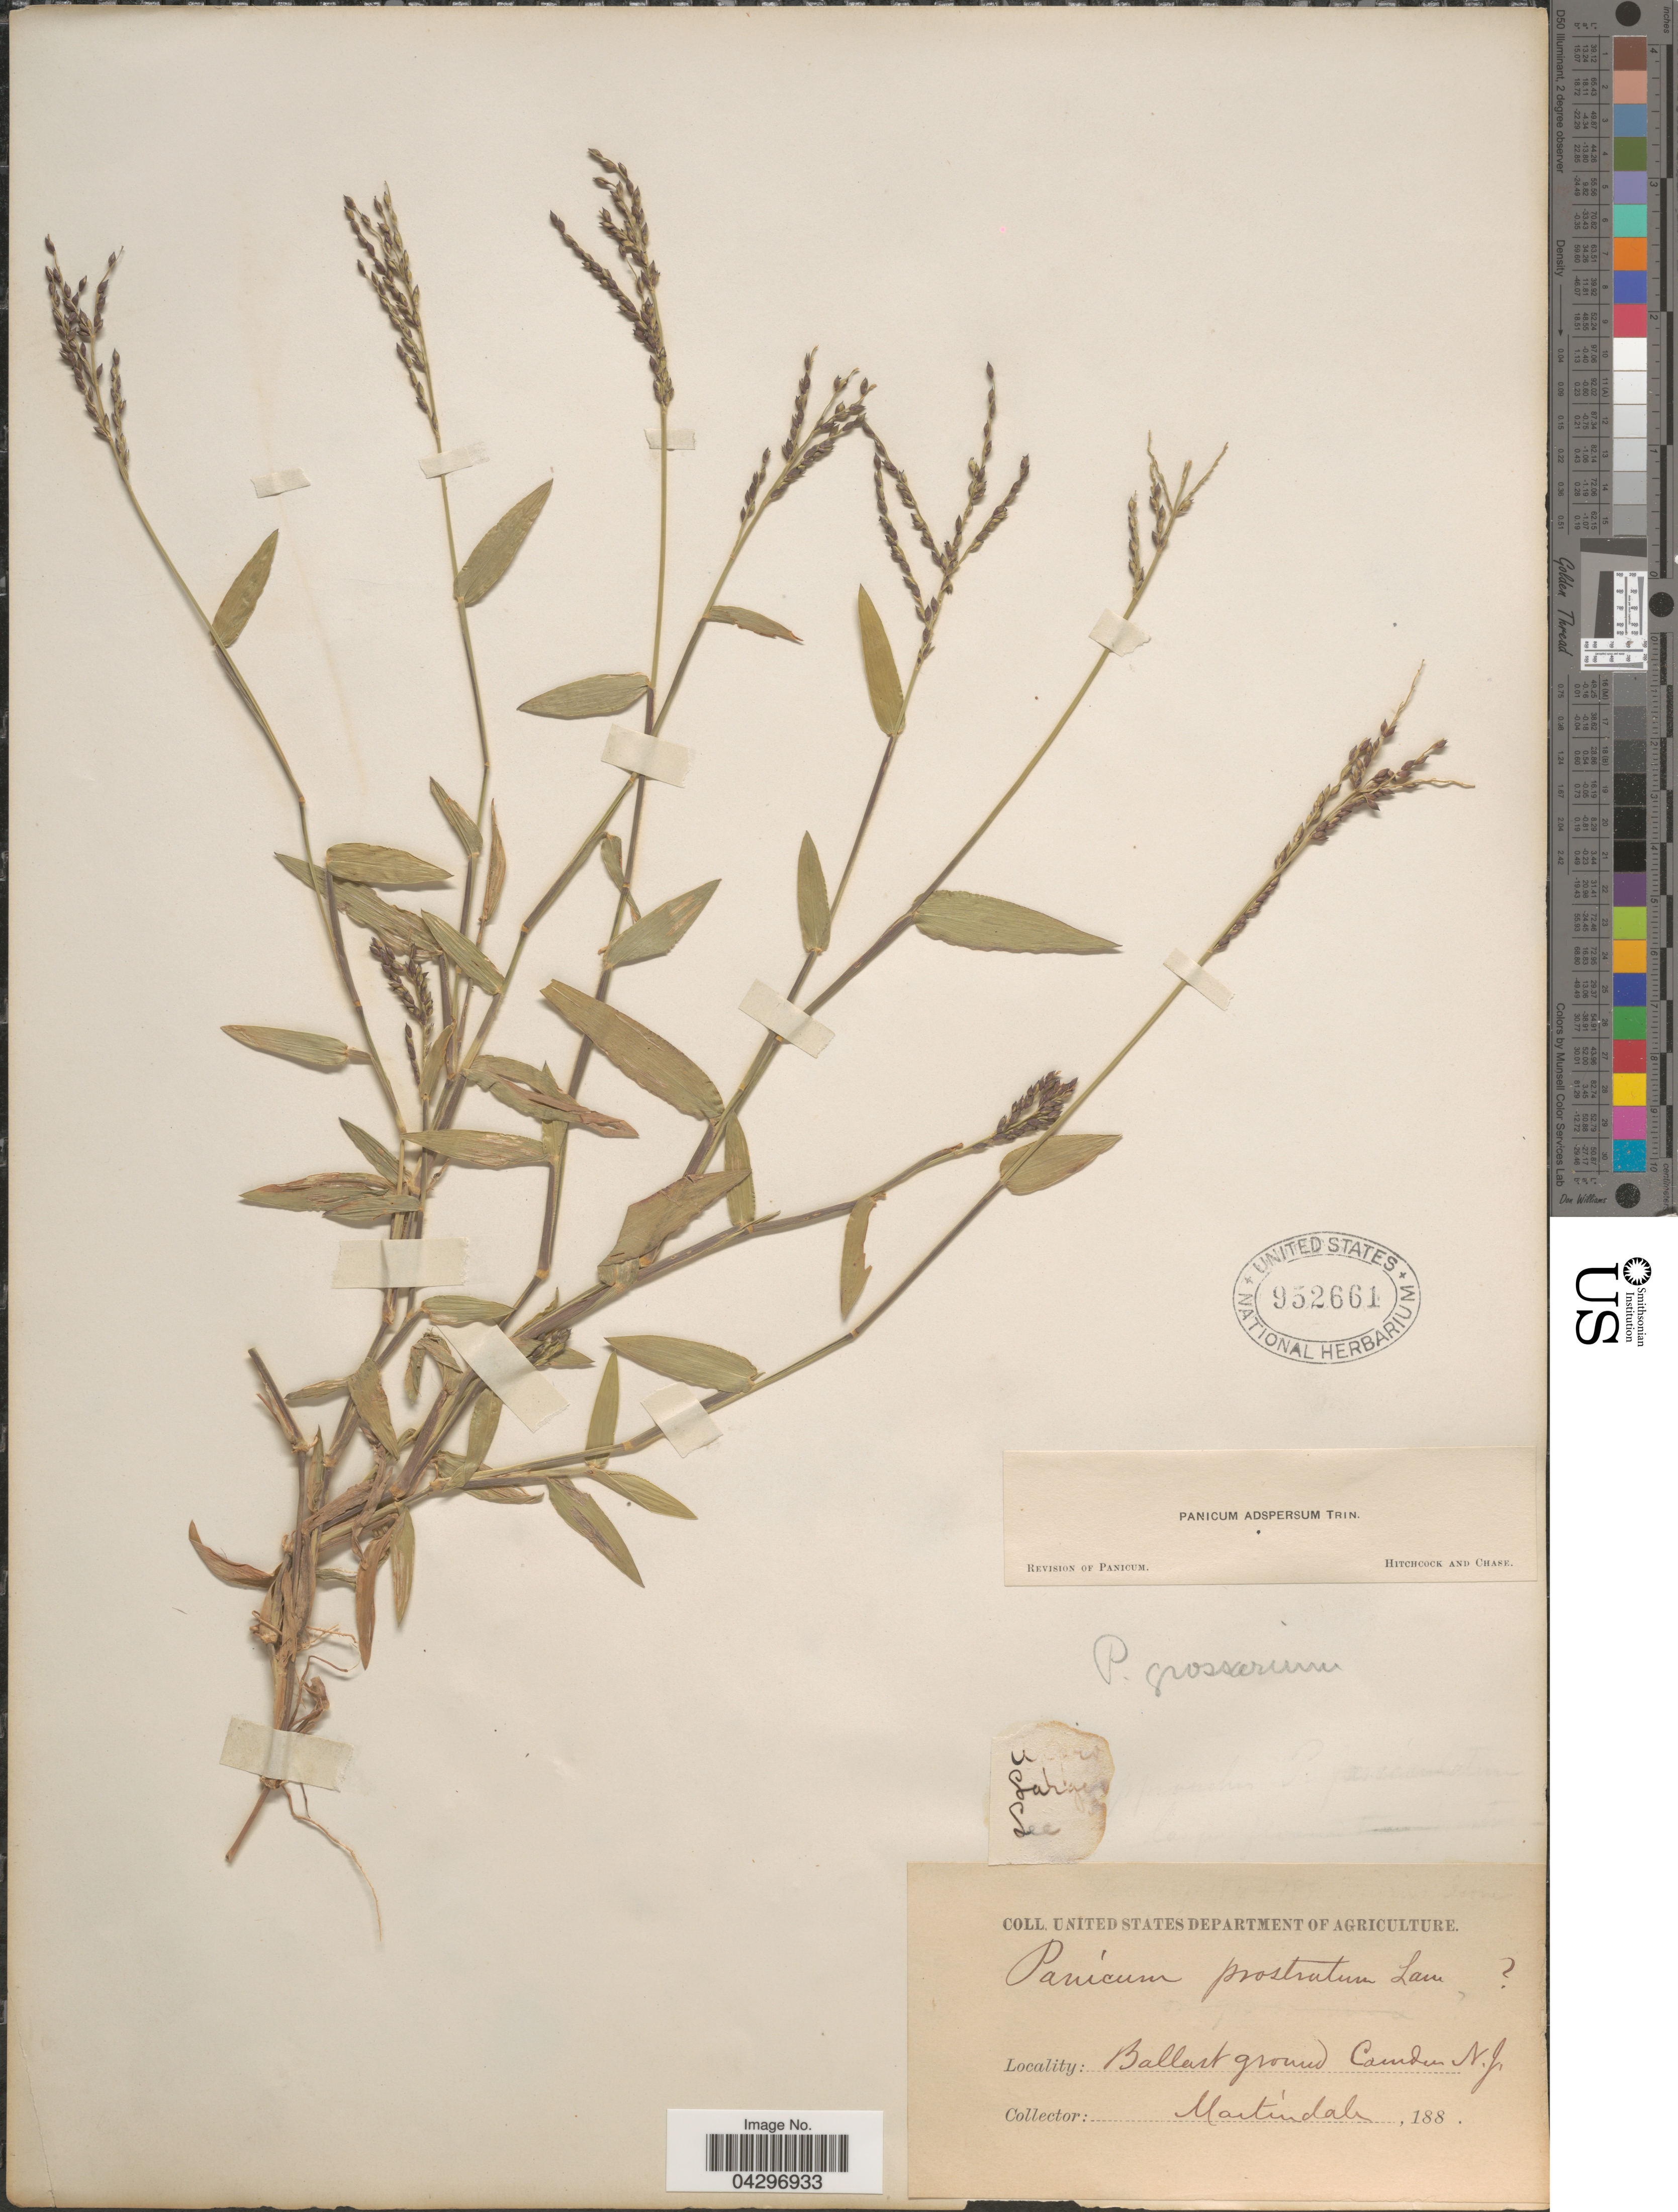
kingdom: Plantae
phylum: Tracheophyta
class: Liliopsida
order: Poales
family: Poaceae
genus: Urochloa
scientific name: Urochloa adspersa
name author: (Trin.) R.D. Webster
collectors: Martindale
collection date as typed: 188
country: United States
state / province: New Jersey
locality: Camden.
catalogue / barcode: US 952661